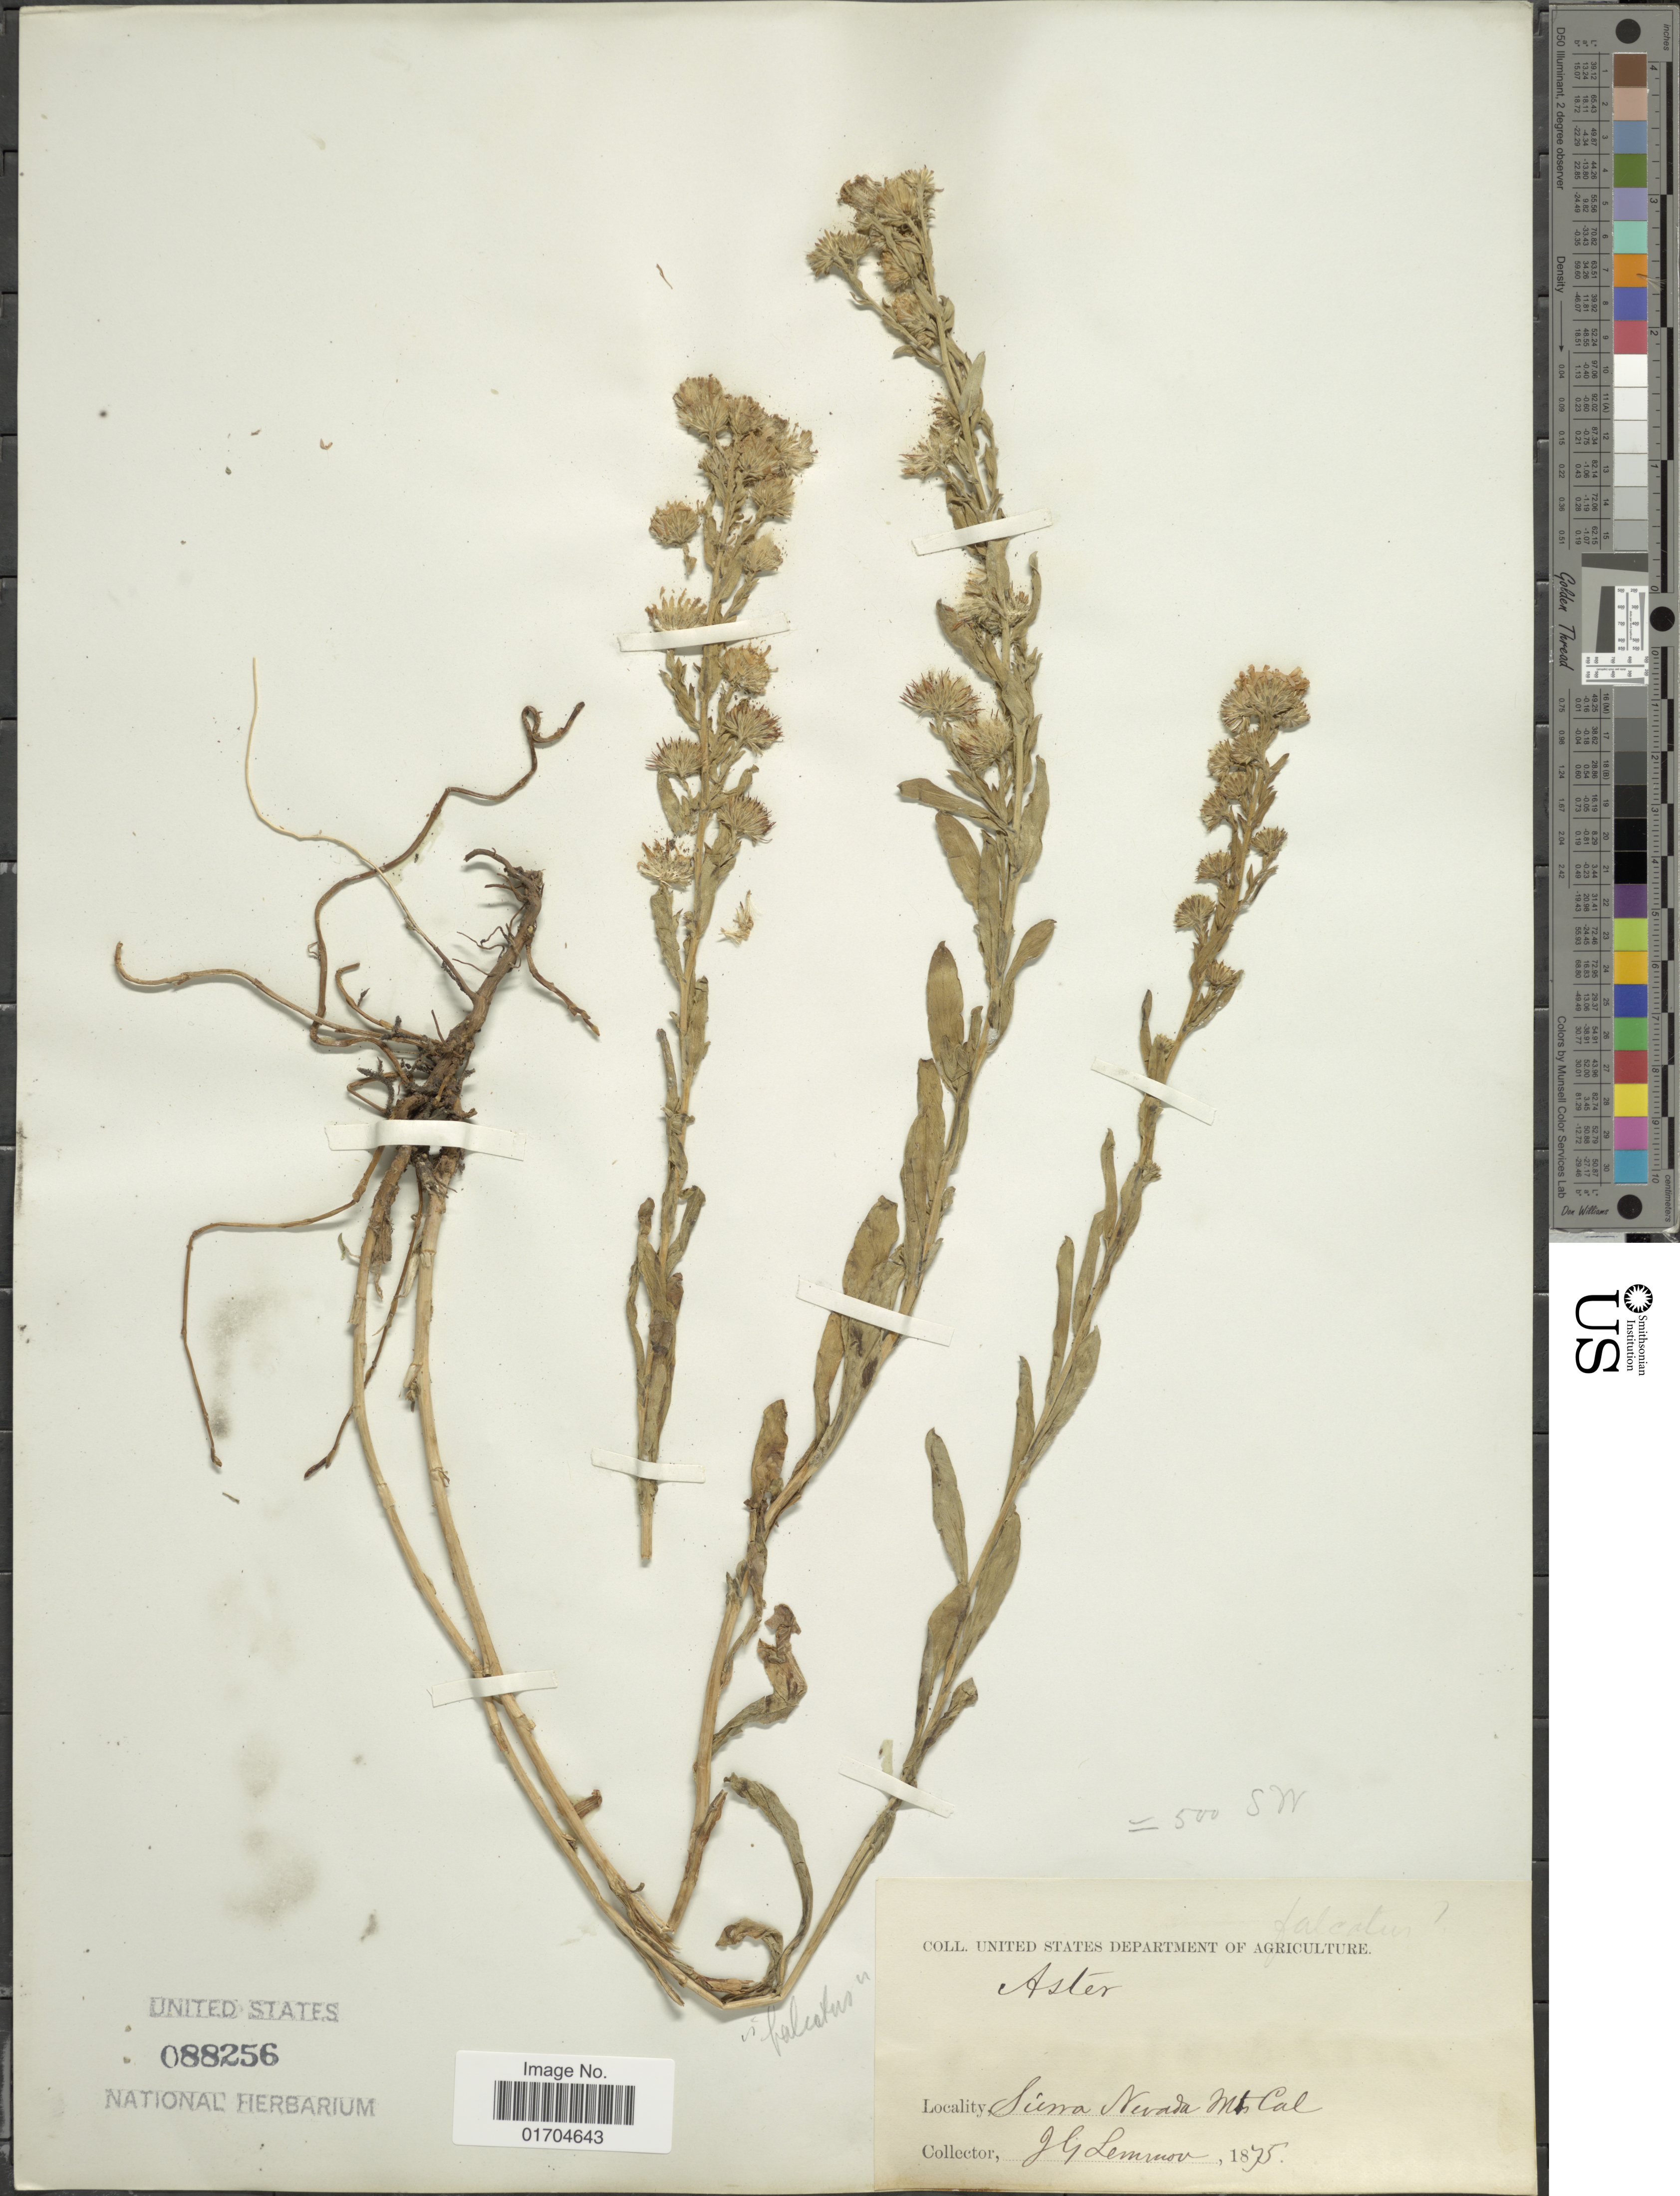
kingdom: Plantae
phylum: Tracheophyta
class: Magnoliopsida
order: Asterales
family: Asteraceae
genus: Symphyotrichum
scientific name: Symphyotrichum sp.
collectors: J. Lemmon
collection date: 1875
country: United States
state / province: California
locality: Sierra Nev. Mts.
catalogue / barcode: US 88256